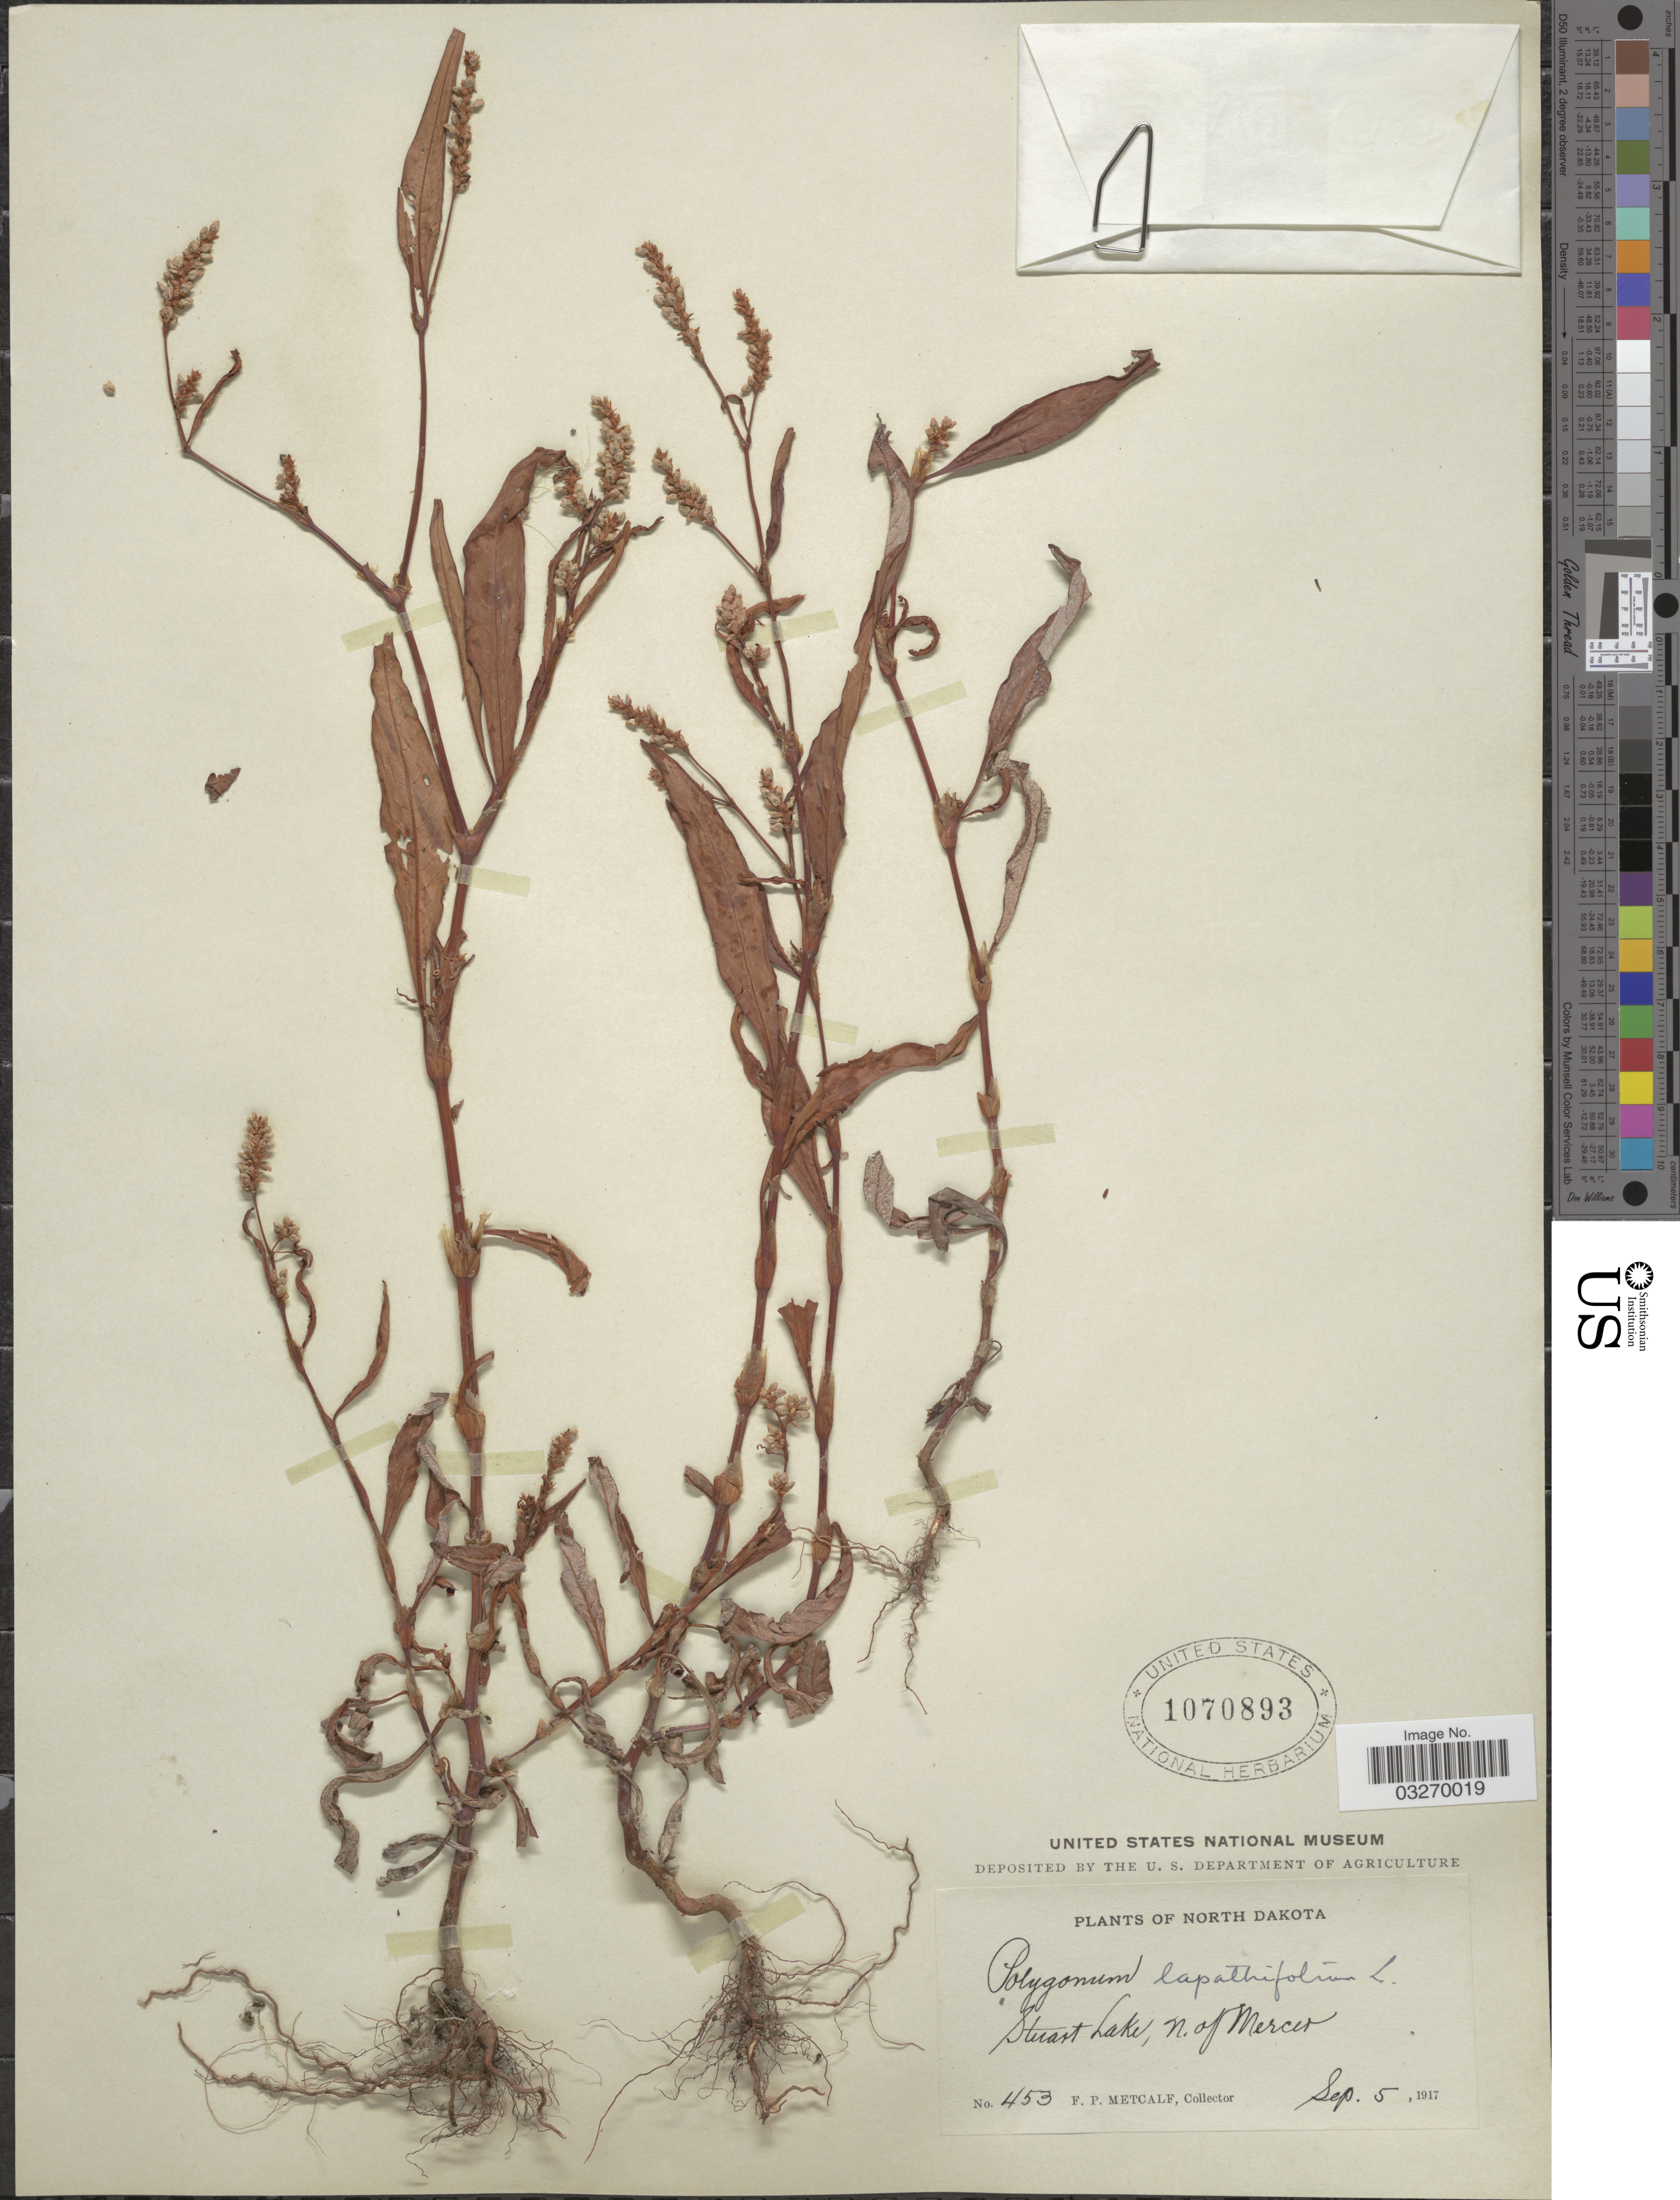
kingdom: Plantae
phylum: Tracheophyta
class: Magnoliopsida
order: Caryophyllales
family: Polygonaceae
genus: Persicaria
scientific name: Persicaria lapathifolia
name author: (L.) Delarbre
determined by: Atha, D. E.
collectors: F. Metcalf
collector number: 453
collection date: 1917-09-05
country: United States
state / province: North Dakota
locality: Stuart Lake, N. of Mercer.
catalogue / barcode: US 1070893